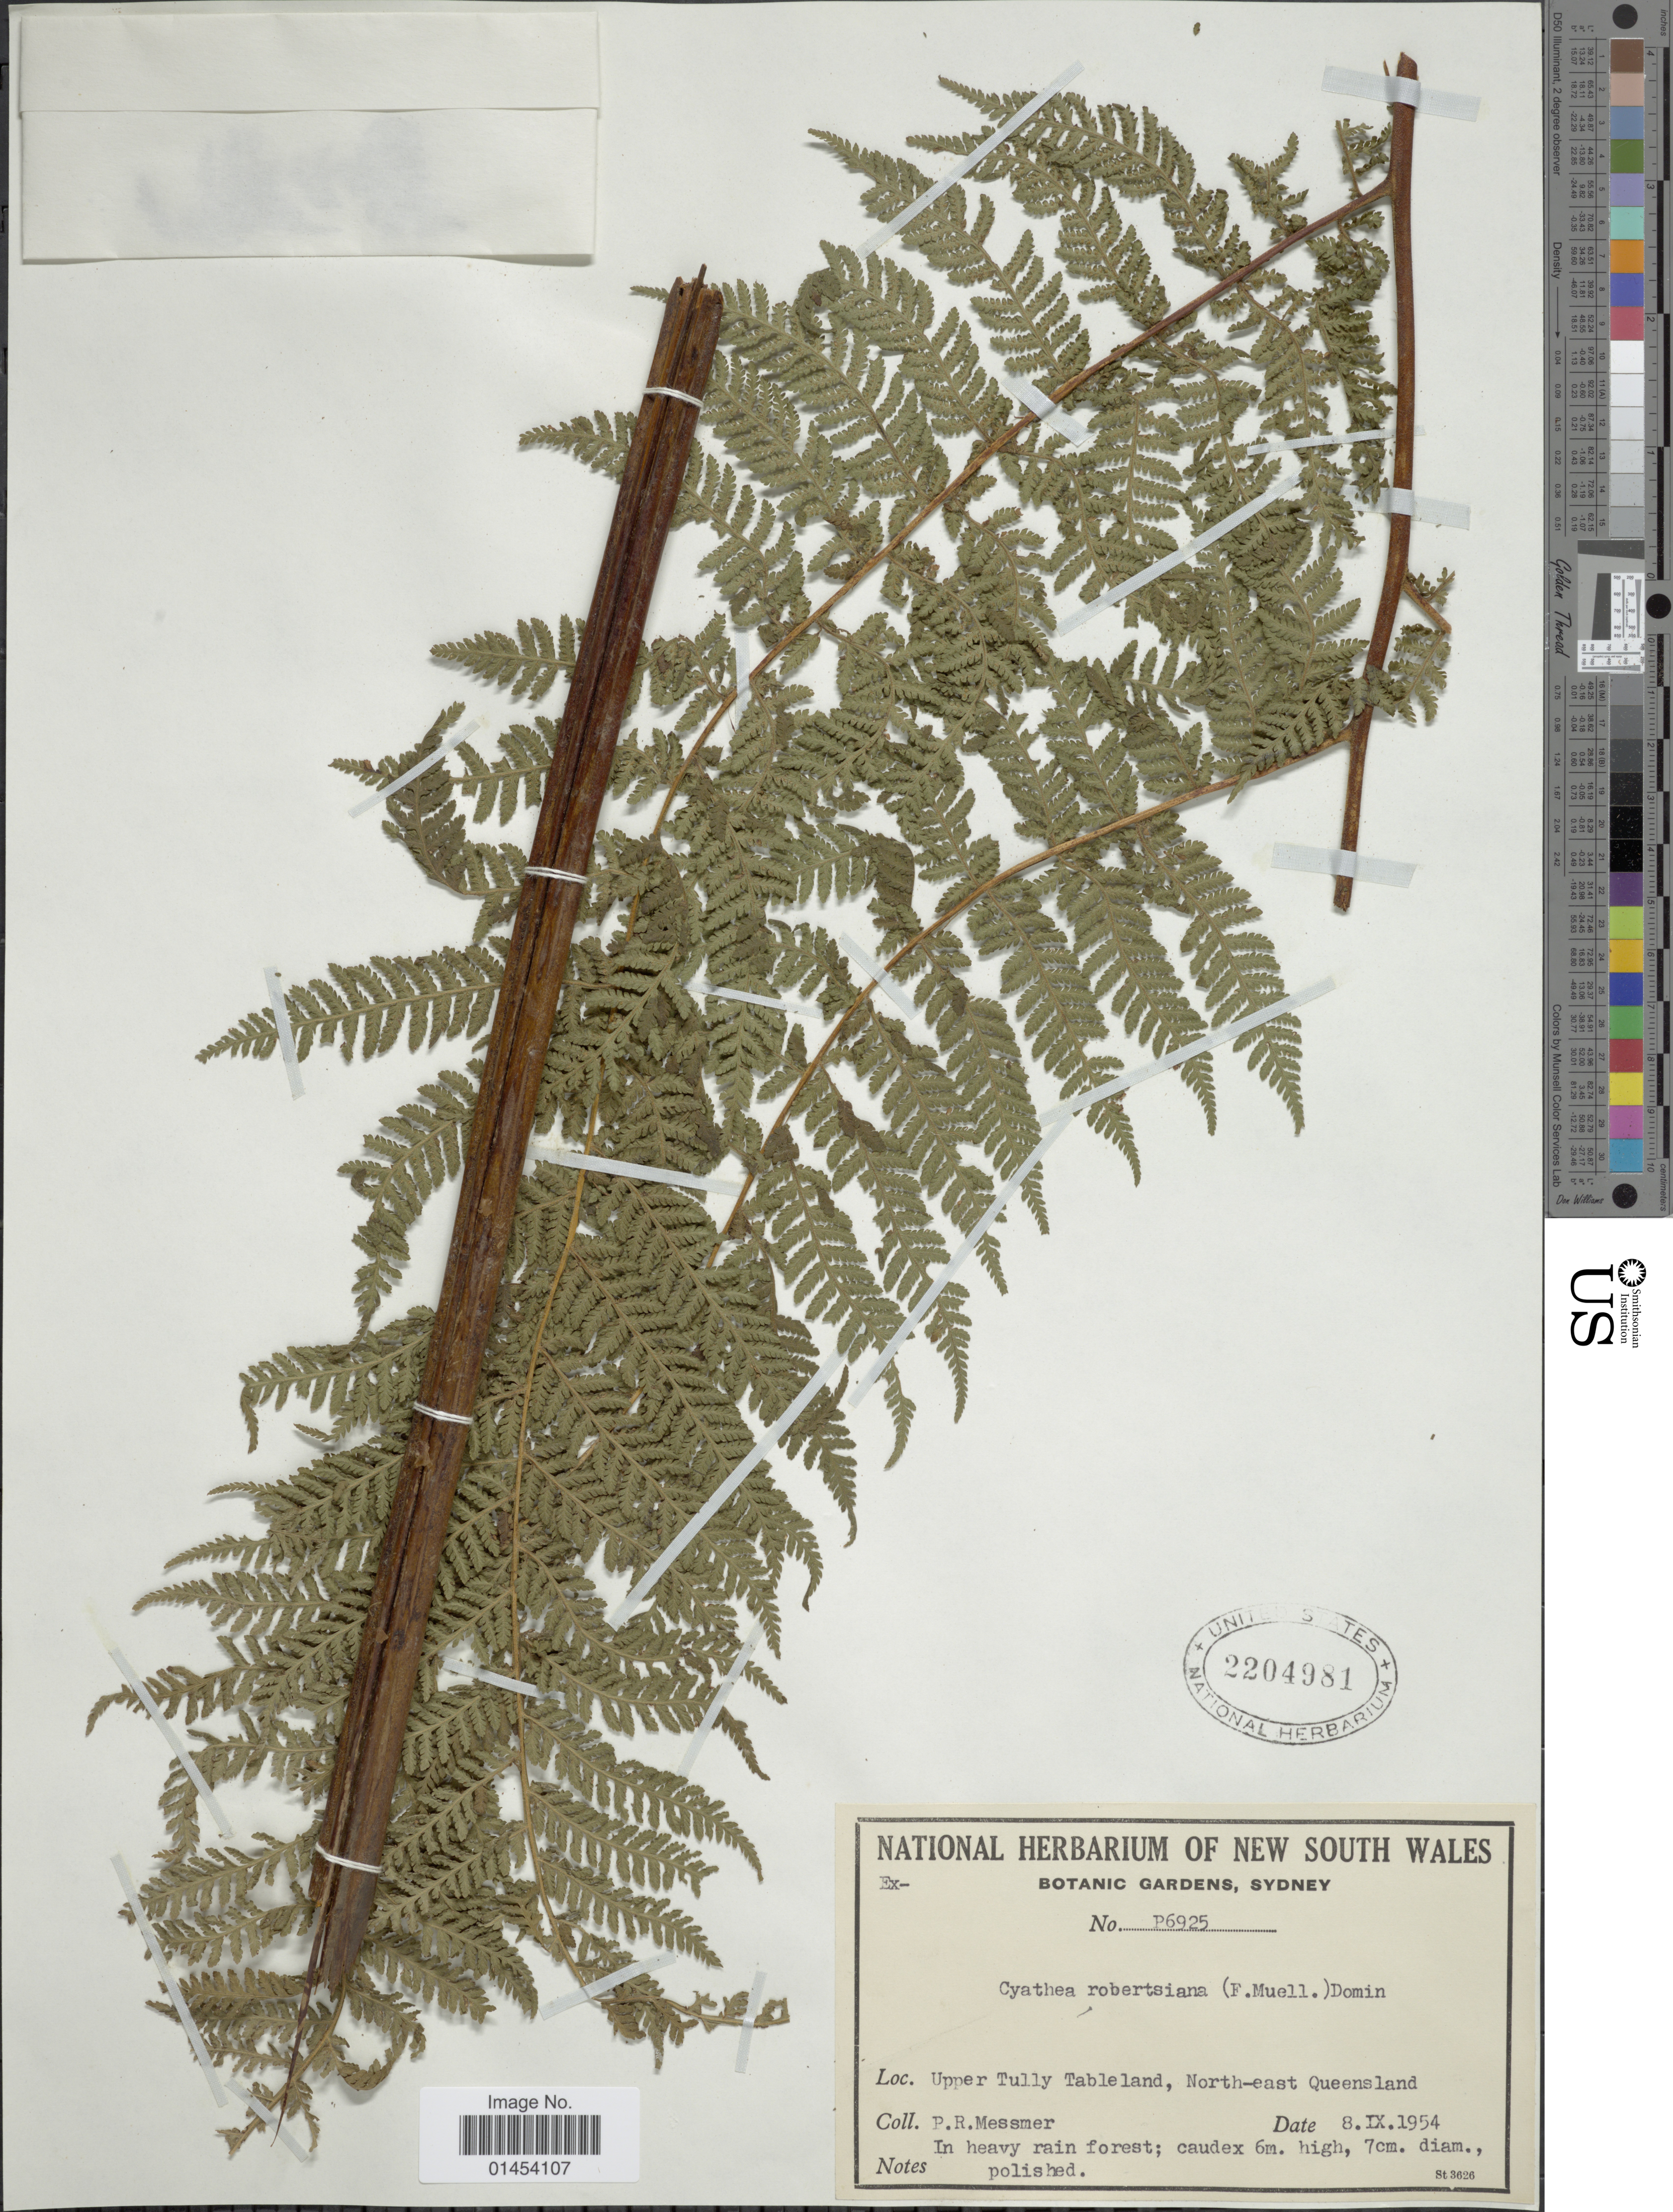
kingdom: Plantae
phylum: Tracheophyta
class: Polypodiopsida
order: Cyatheales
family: Cyatheaceae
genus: Cyathea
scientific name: Cyathea robertsiana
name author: (F. Muell.) Domin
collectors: P. Messmer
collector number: P6925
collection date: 1954-09-08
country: Australia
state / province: Queensland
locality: Upper Tully Tableland, North-east Queensland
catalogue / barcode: US 2204981